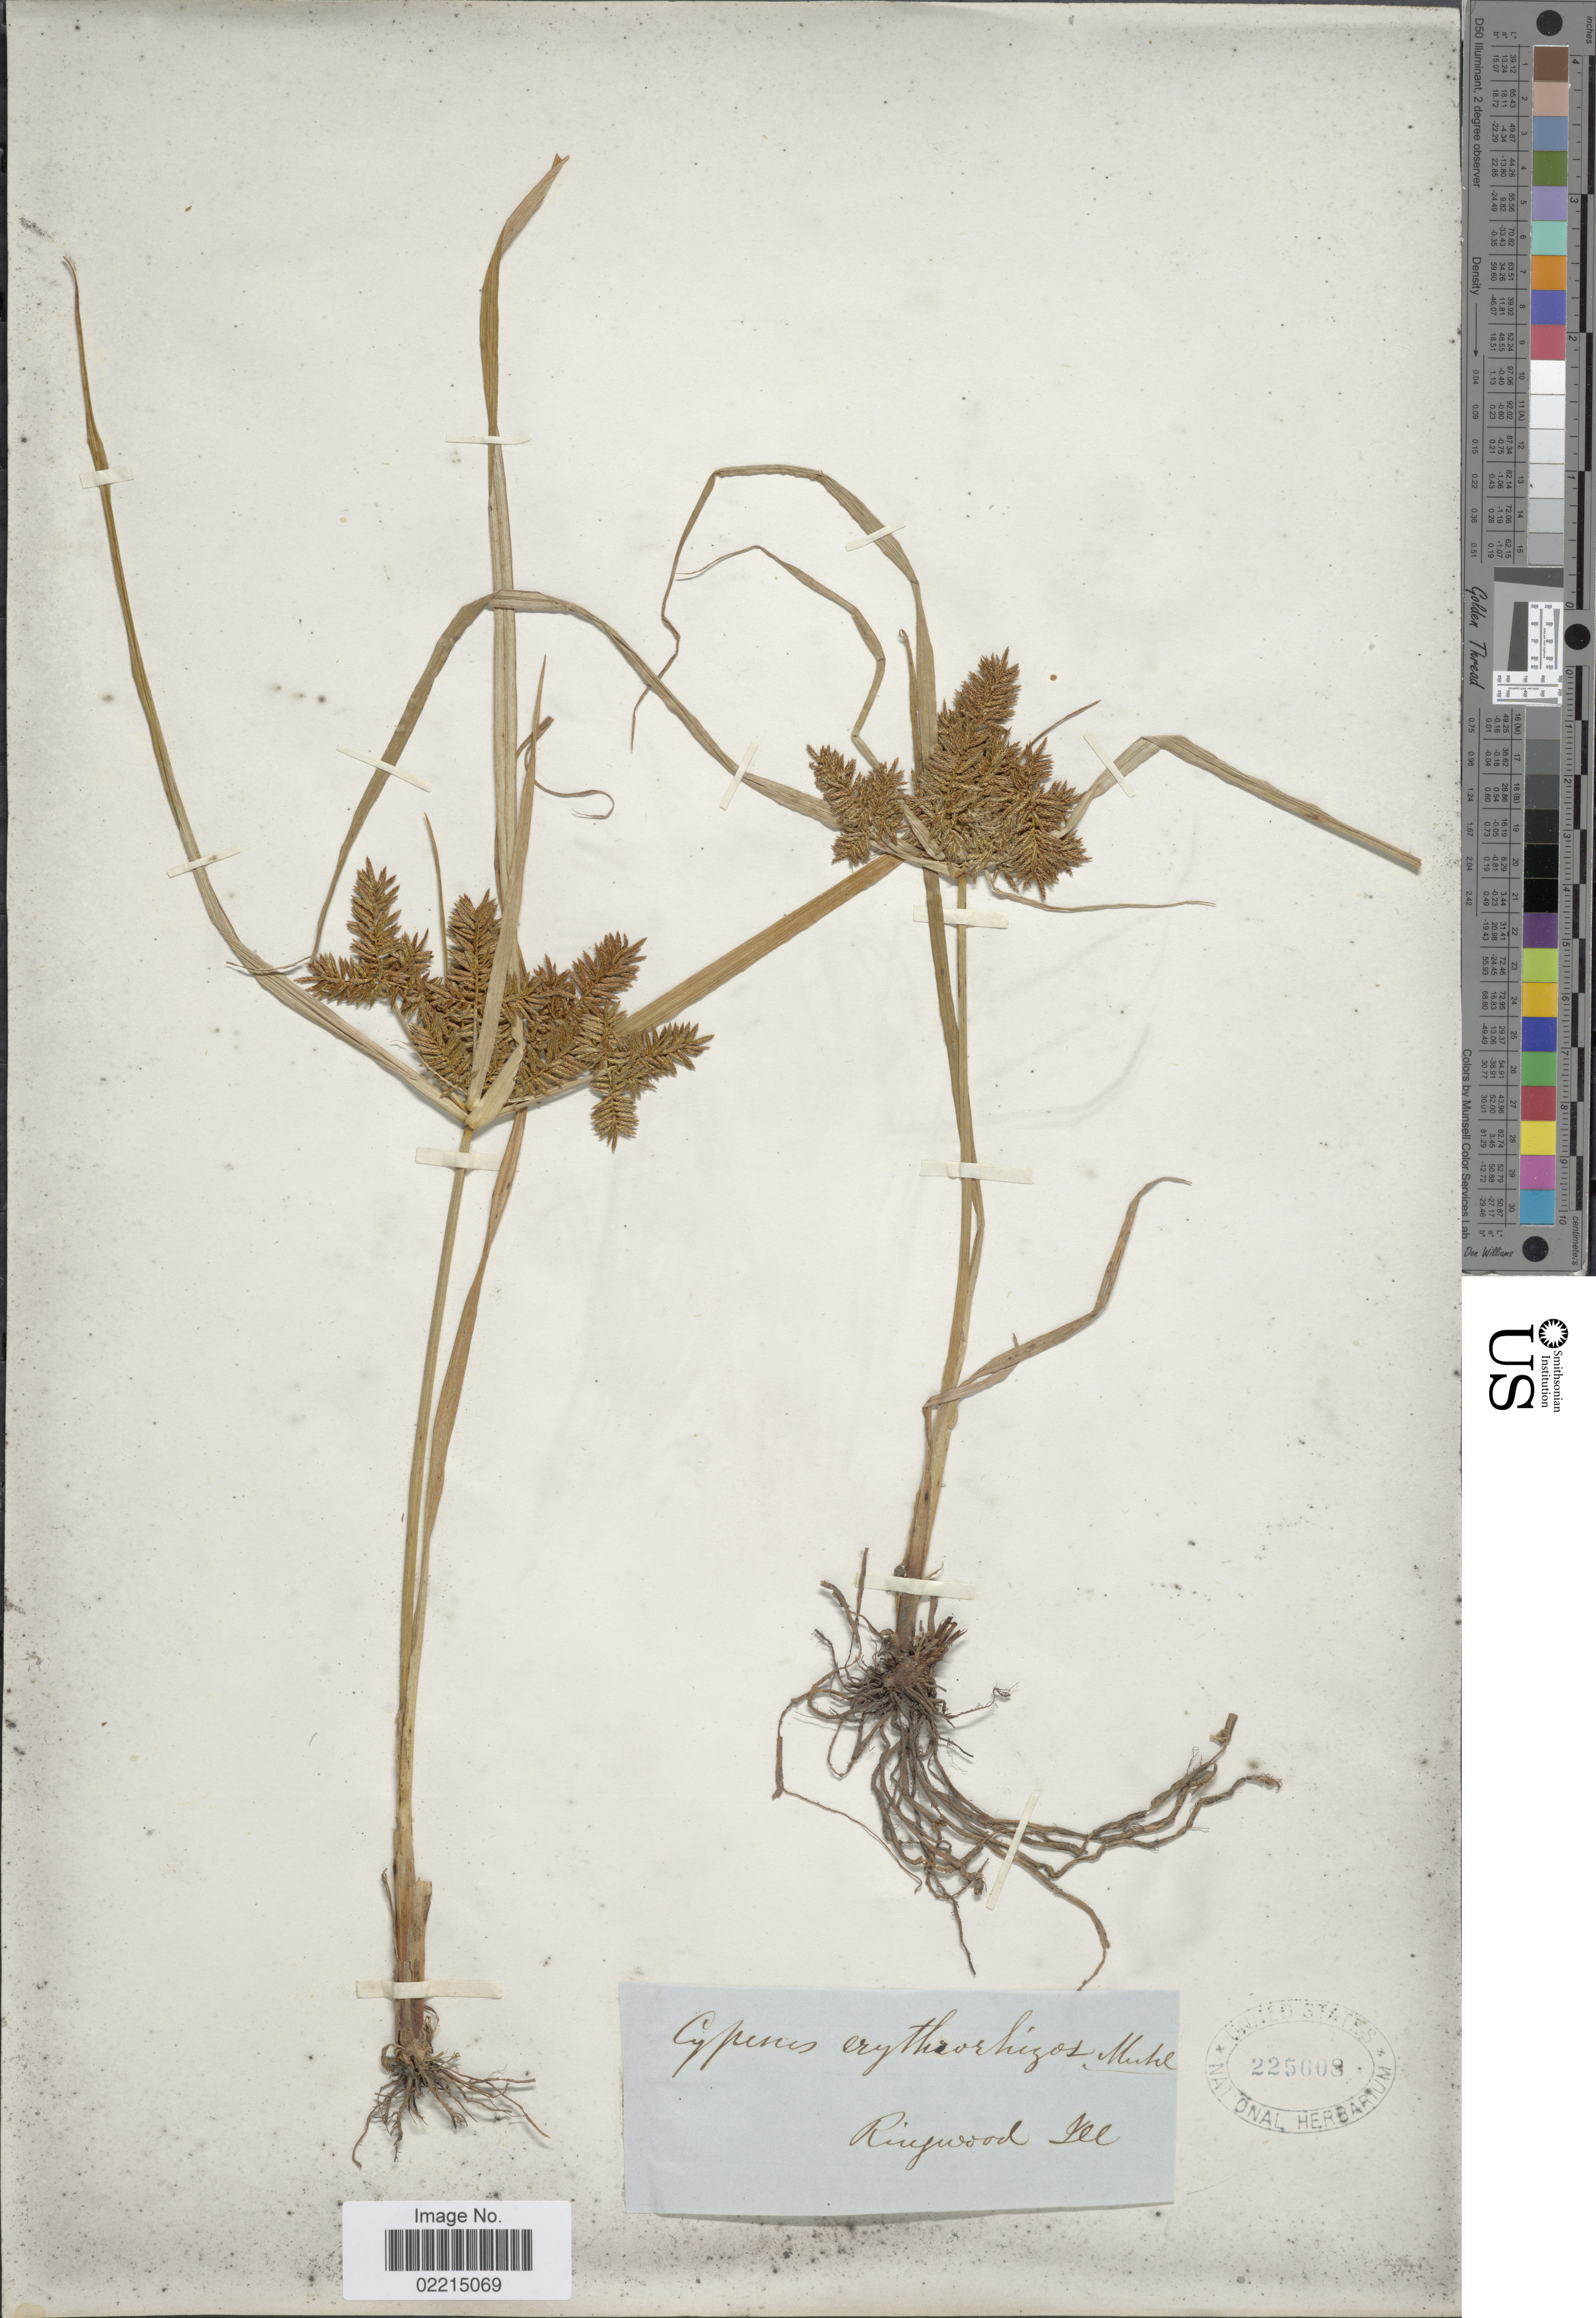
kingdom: Plantae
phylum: Tracheophyta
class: Liliopsida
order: Poales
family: Cyperaceae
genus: Cyperus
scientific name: Cyperus erythrorhizos Muhl.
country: United States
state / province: Illinois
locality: Ringwood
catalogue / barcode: US 225608